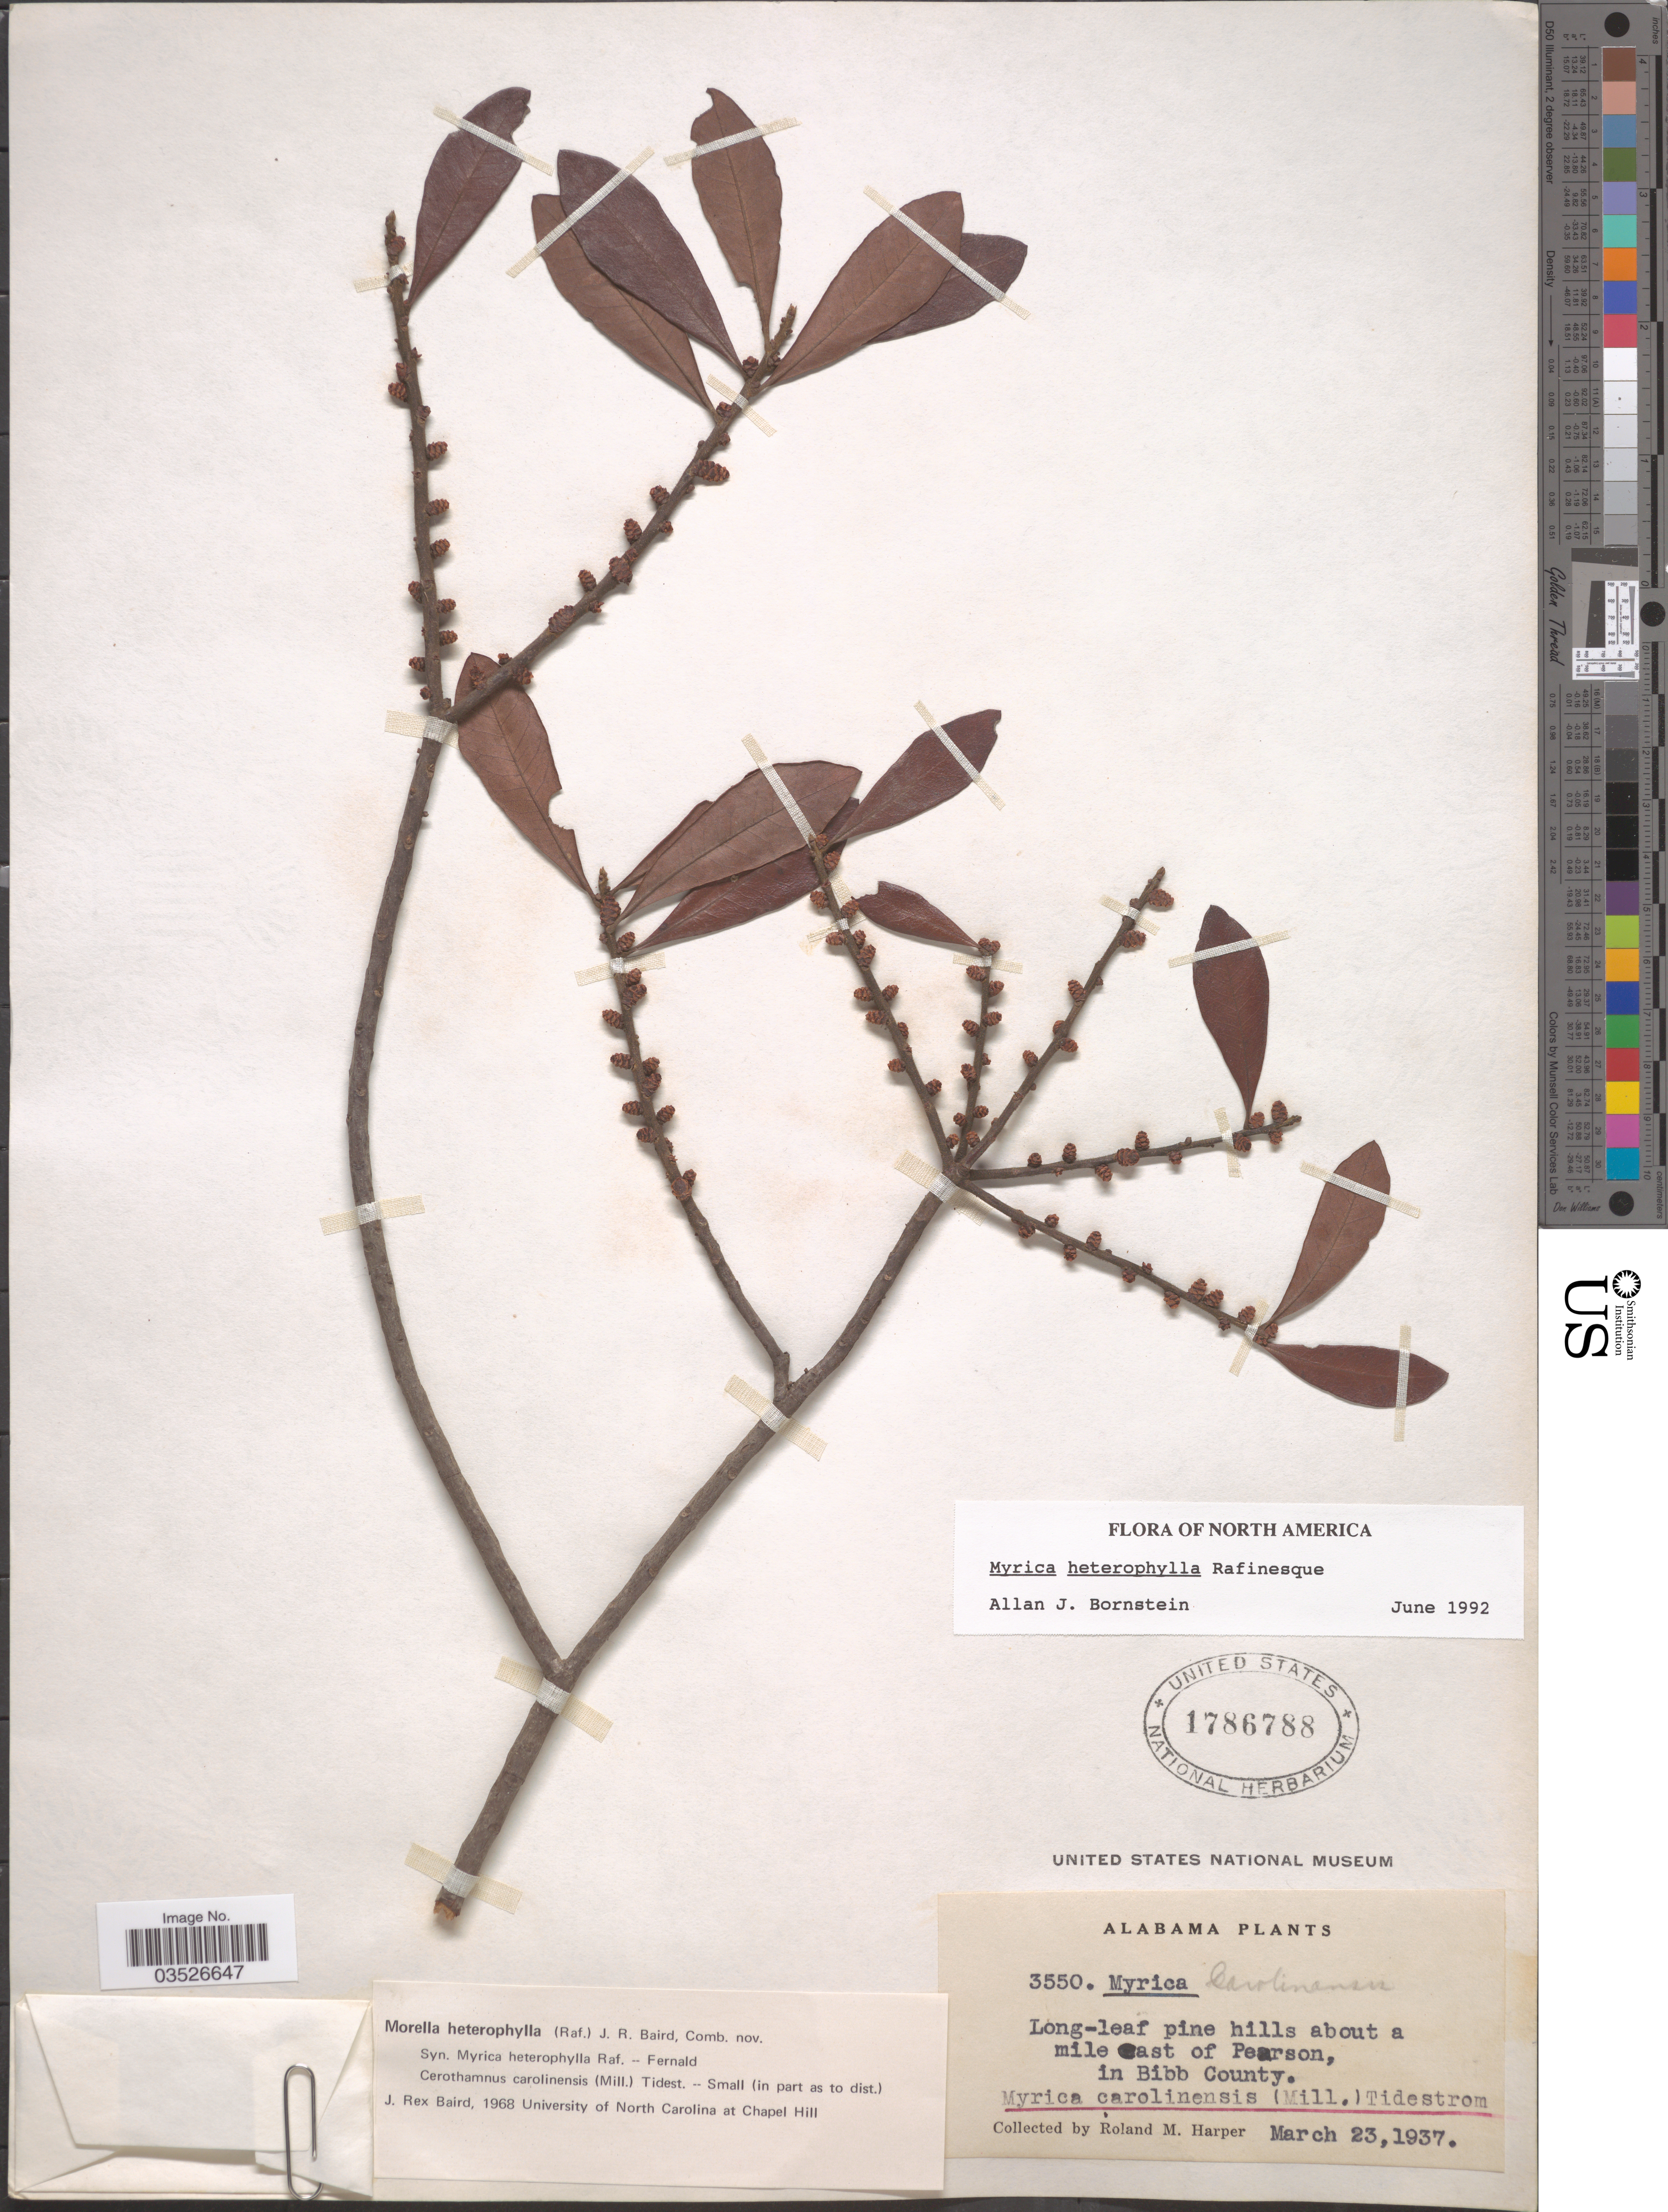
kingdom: Plantae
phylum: Tracheophyta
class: Magnoliopsida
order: Fagales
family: Myricaceae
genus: Morella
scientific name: Morella caroliniensis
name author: (Mill.) Small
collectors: R. M. Harper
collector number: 3550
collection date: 1937-03-23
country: United States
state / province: Alabama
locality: About a mile east of Pearson, in Bibb County.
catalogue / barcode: US 1786788